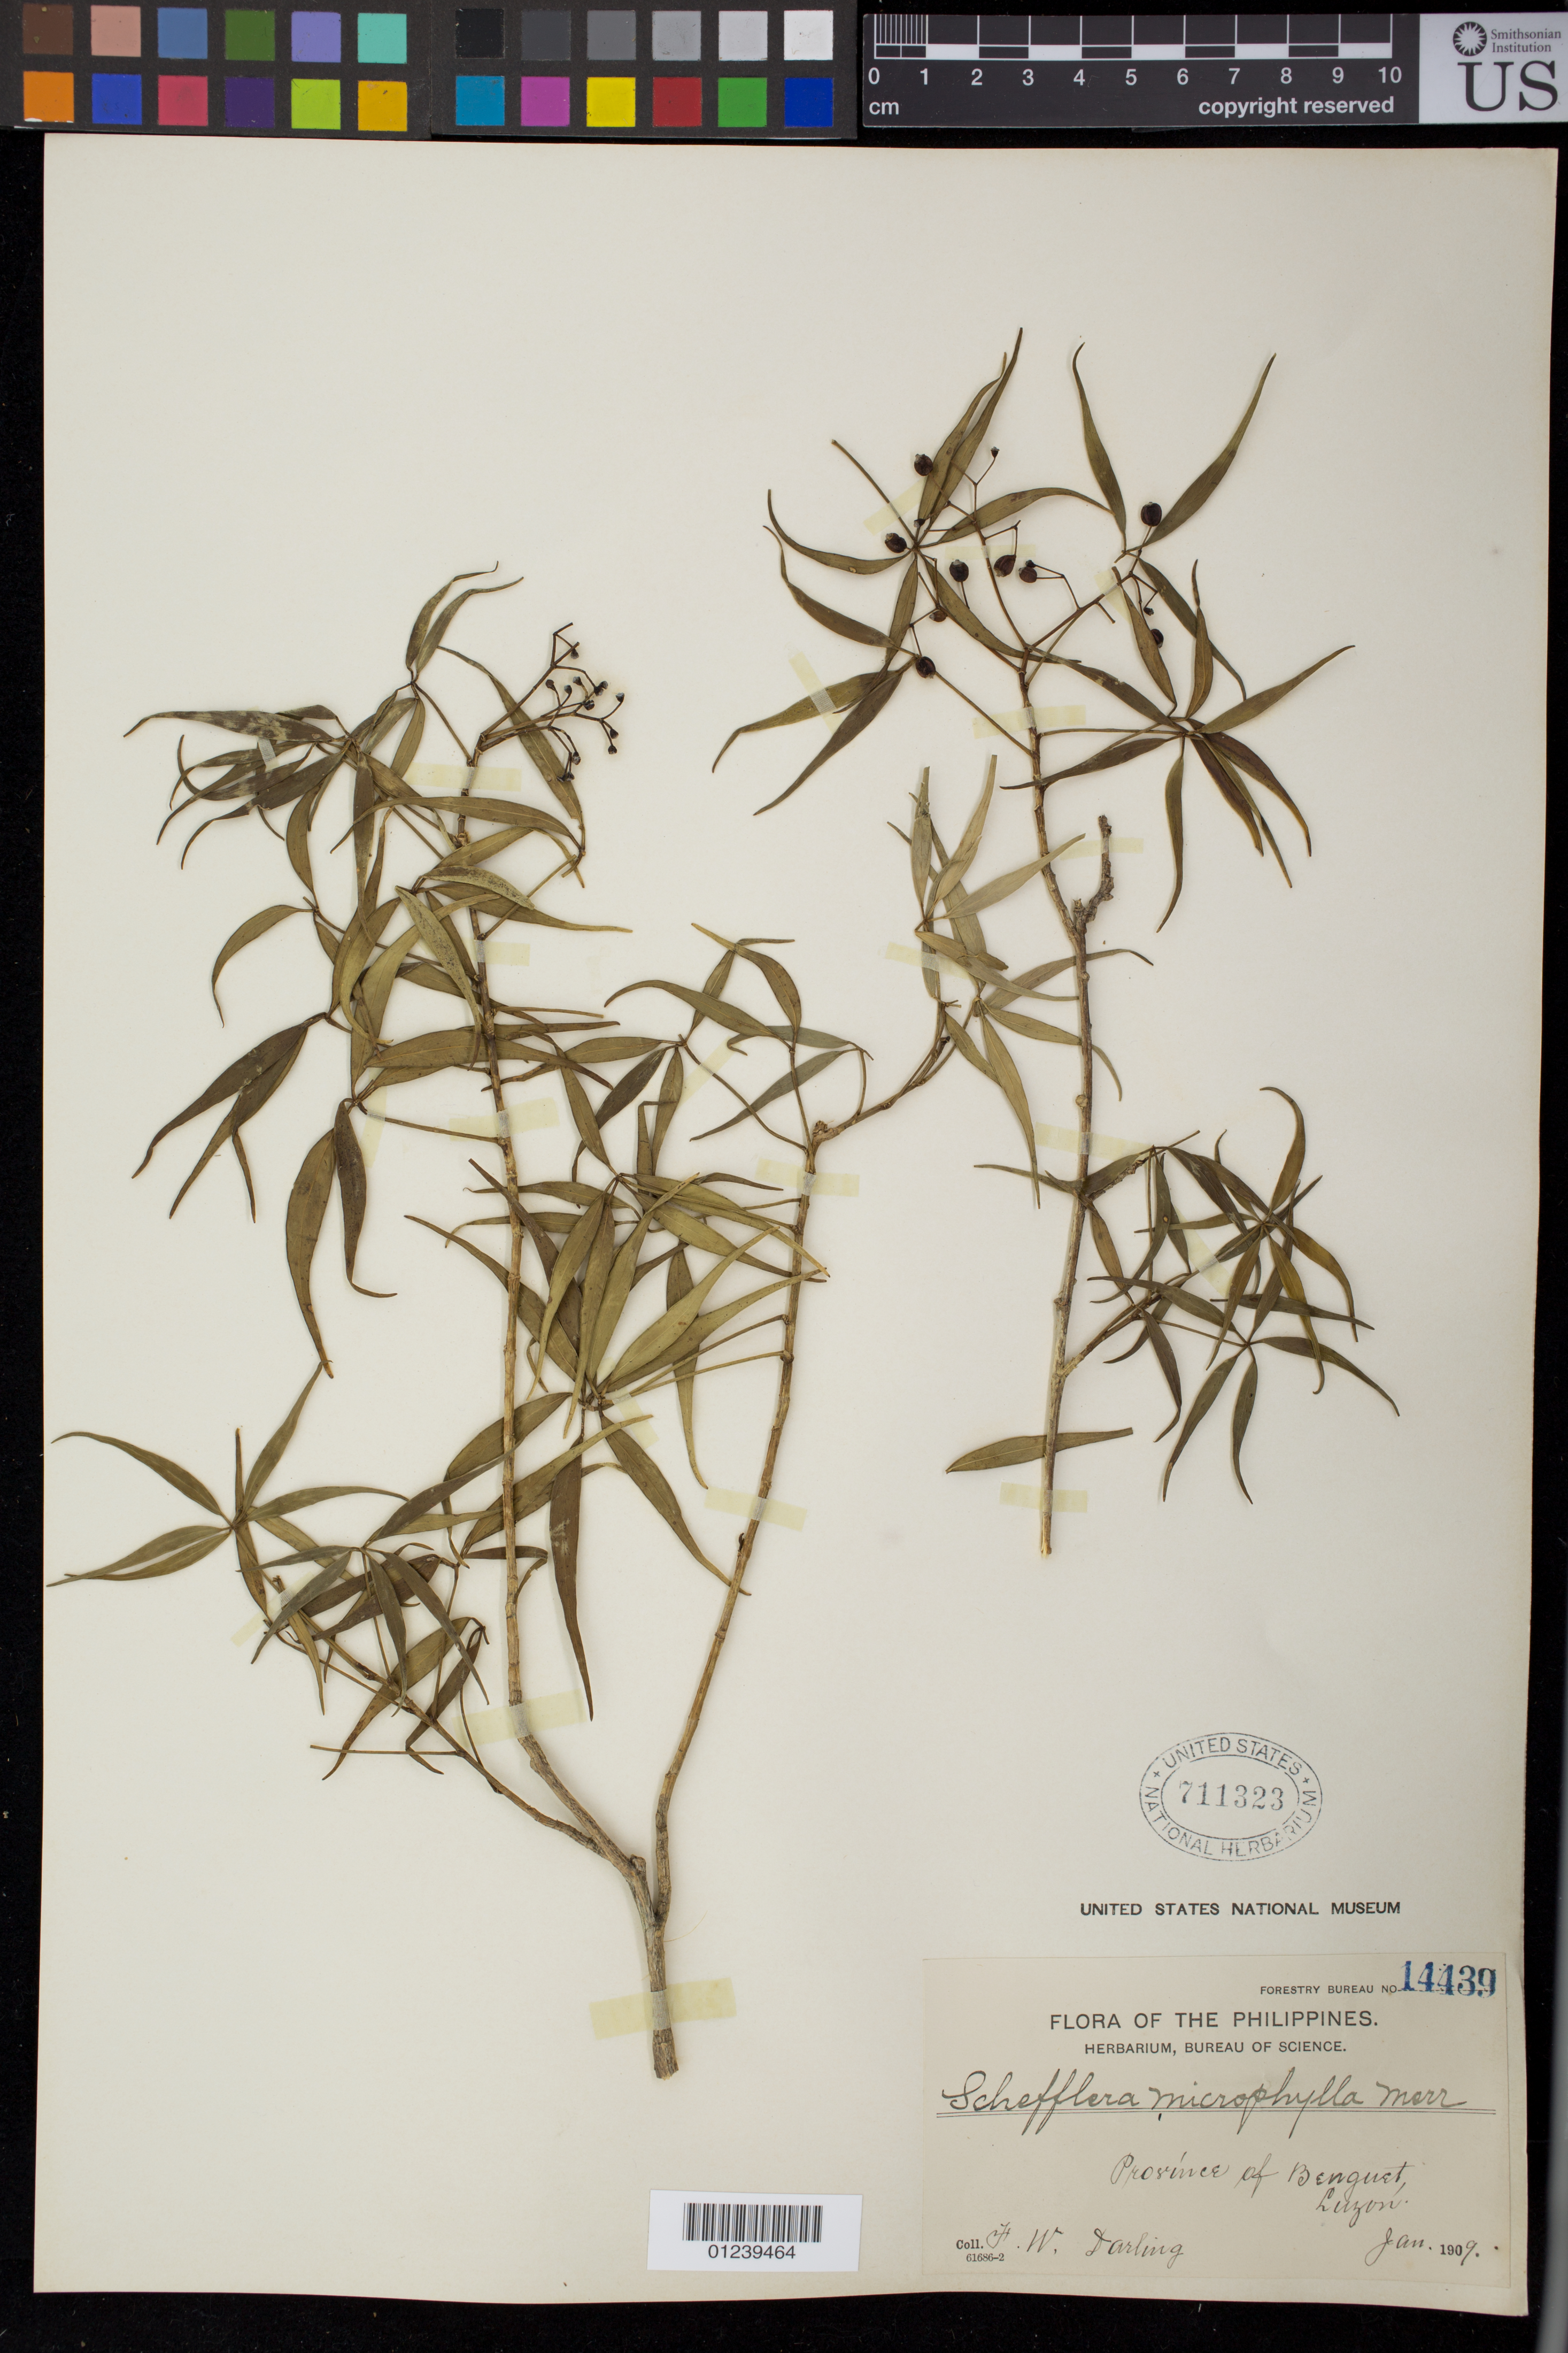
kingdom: Plantae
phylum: Tracheophyta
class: Magnoliopsida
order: Apiales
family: Araliaceae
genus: Schefflera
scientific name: Schefflera microphylla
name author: Merr.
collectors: F. Darling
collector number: For. Bur. 14439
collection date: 1909-01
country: Philippines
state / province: Cordillera (Administrative Region)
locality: Province of Benguet, Luzon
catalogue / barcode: US 711323